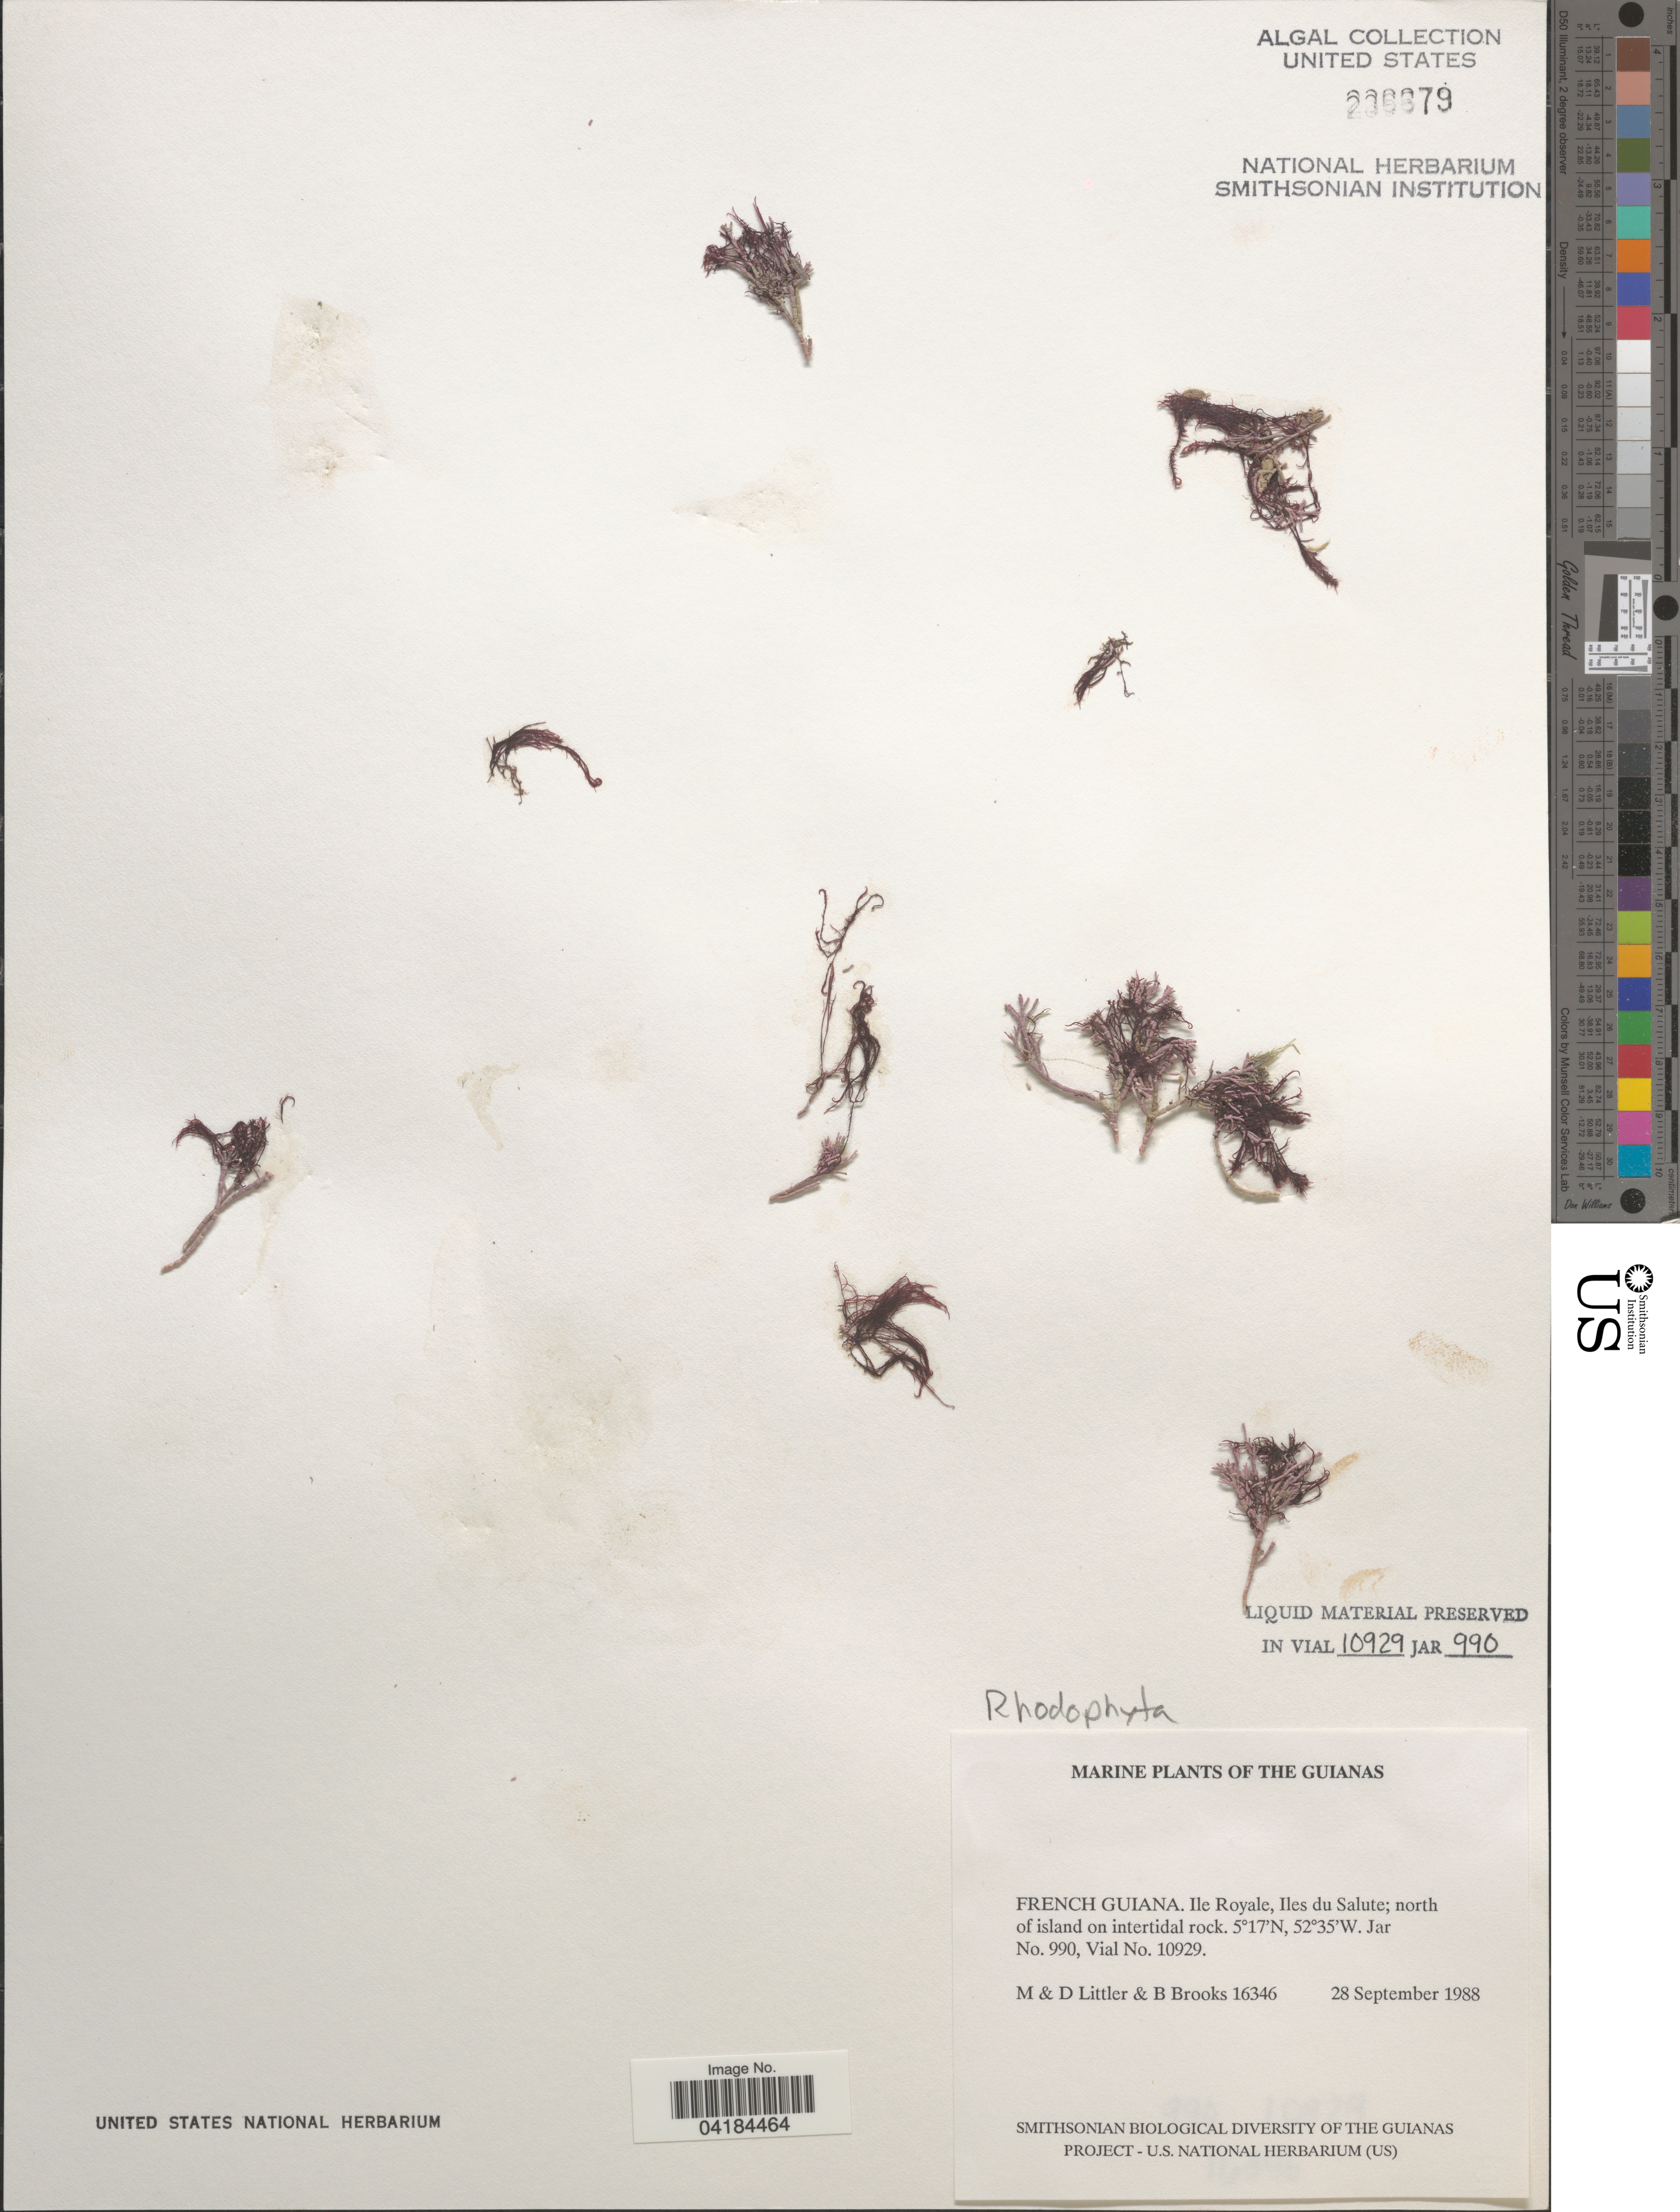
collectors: M. Littler, D. S. Littler & B. Brooks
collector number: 16346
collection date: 1988-09-28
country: French Guiana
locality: The Guianas. Ile Royale, Iles du Salute; north of island on intertidal rock.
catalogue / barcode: US 236679